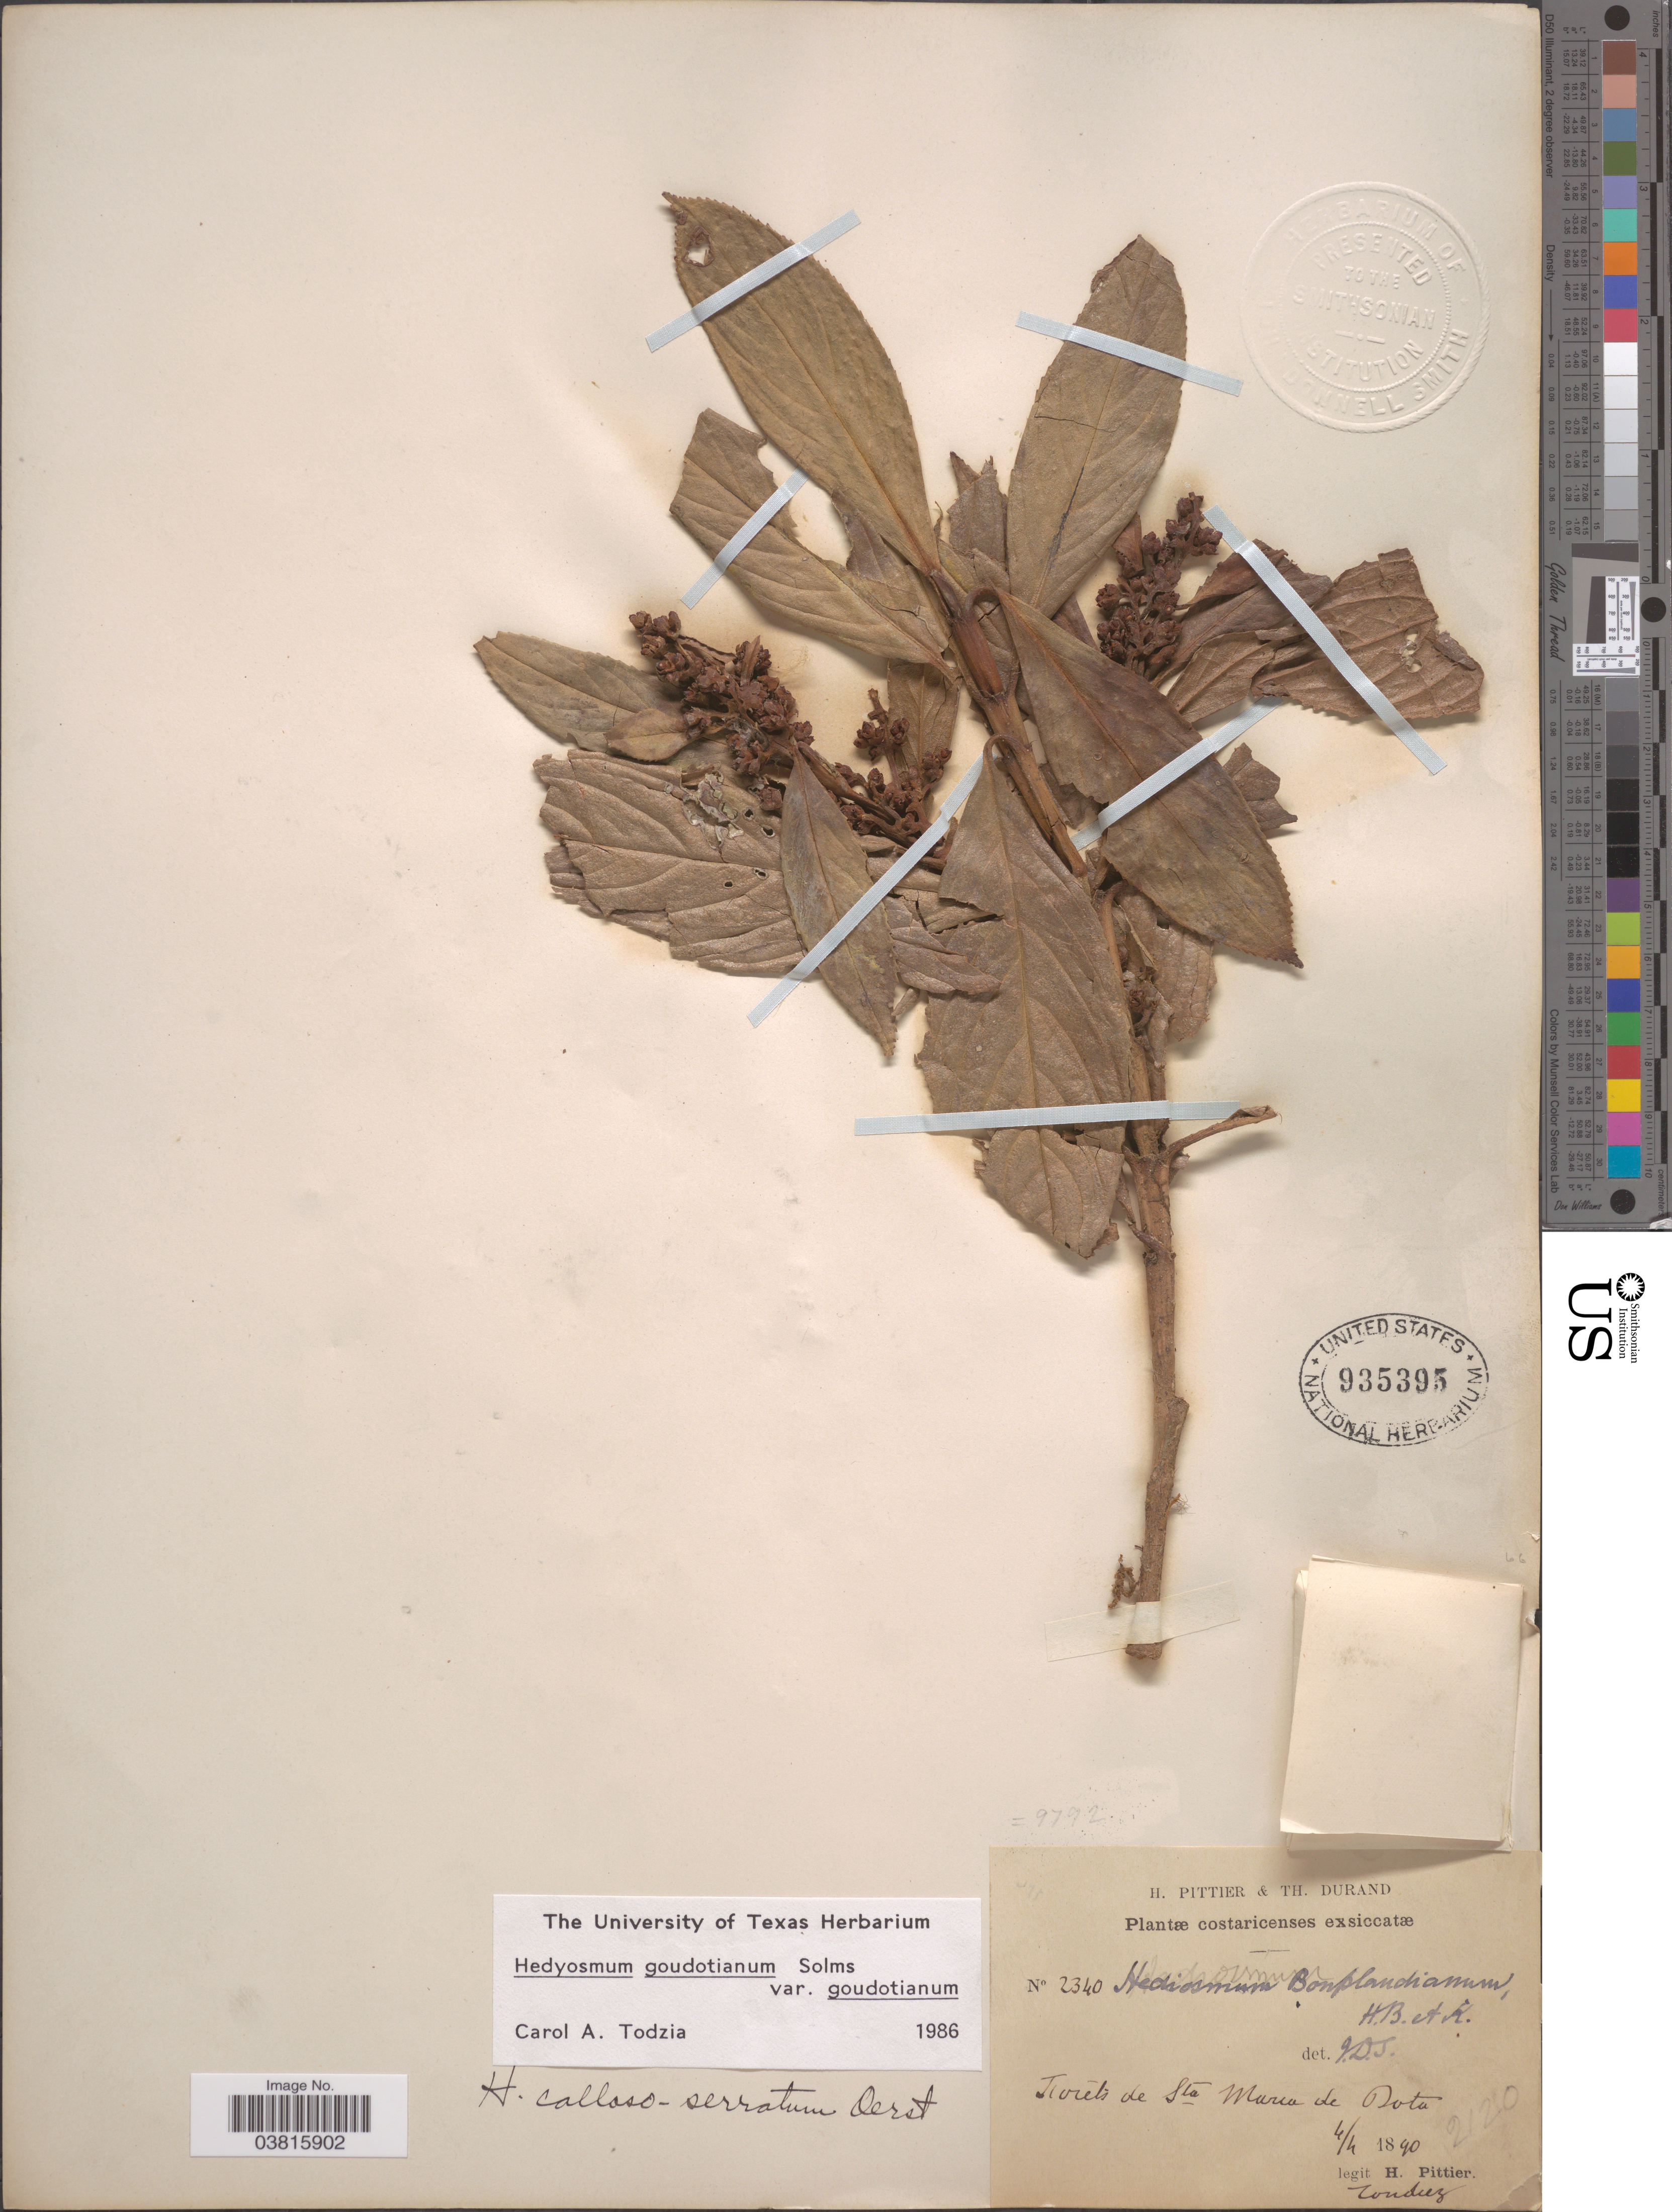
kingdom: Plantae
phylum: Tracheophyta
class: Magnoliopsida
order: Chloranthales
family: Chloranthaceae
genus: Hedyosmum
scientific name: Hedyosmum goudotianum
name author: Solms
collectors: H. F. Pittier & Tonduz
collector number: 2340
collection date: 1890-04-04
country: Costa Rica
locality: Foréts de Sta Maria de Dota.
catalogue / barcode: US 935395